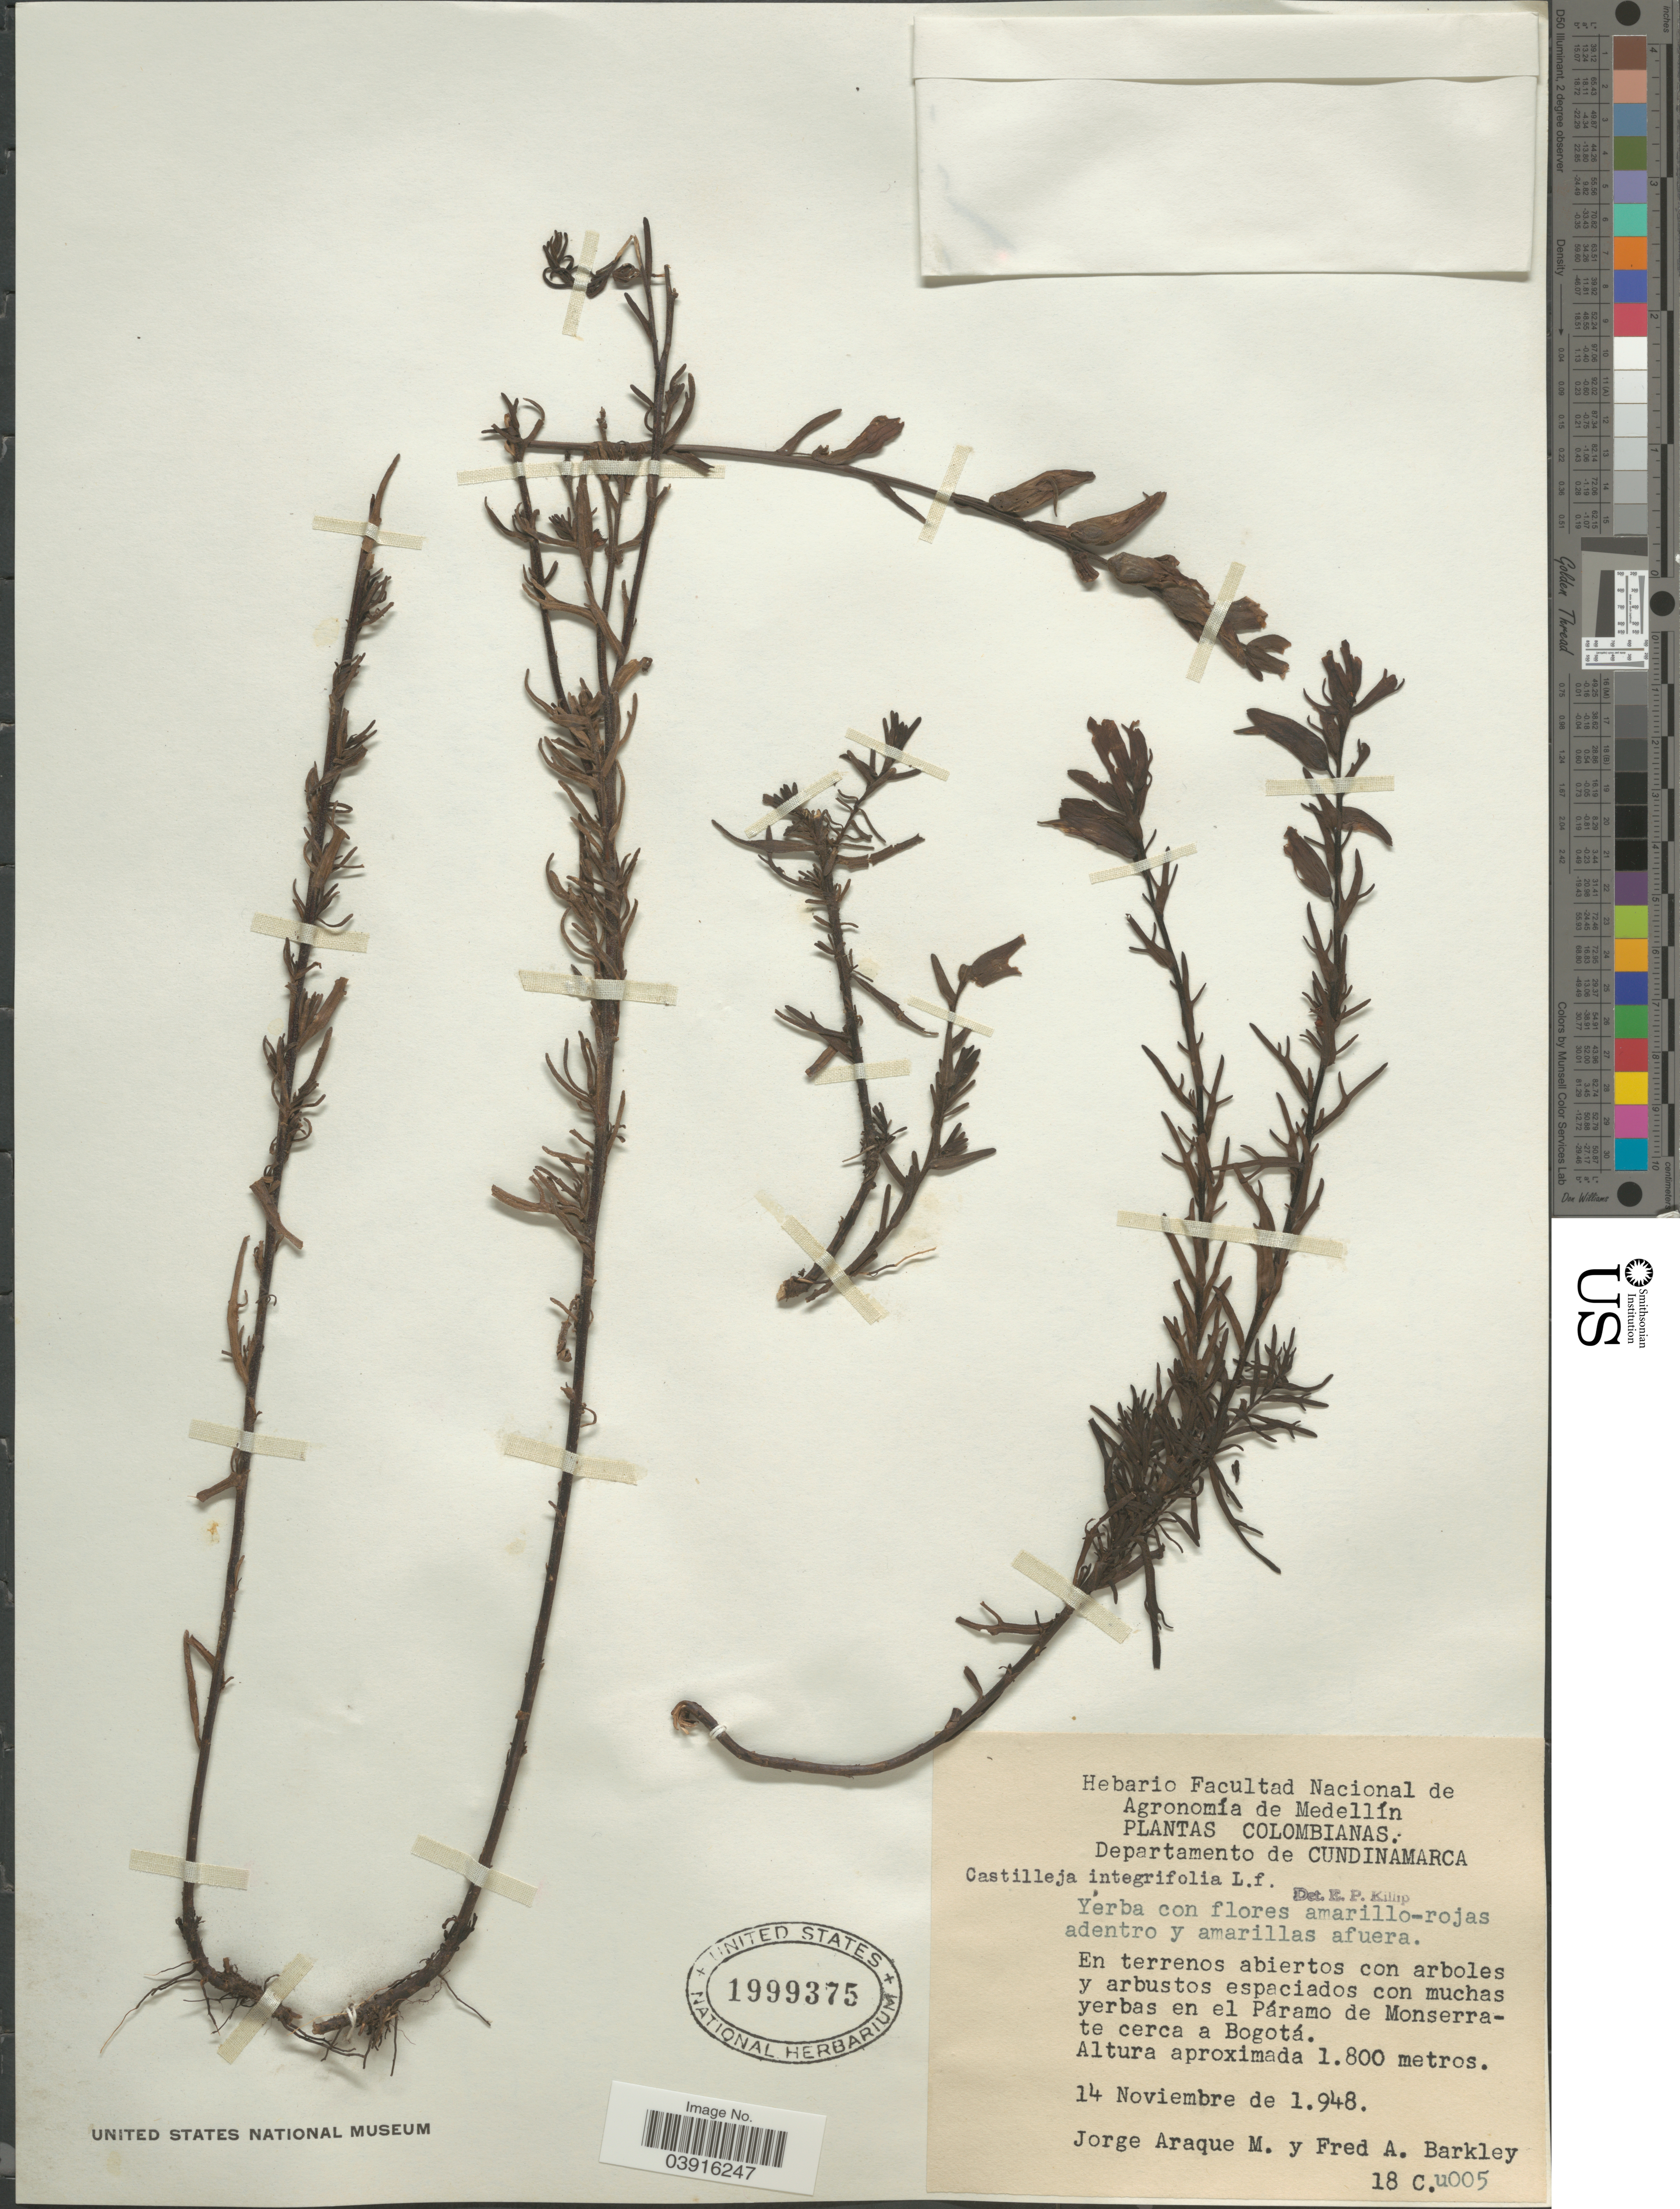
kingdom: Plantae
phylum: Tracheophyta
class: Magnoliopsida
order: Lamiales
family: Orobanchaceae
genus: Castilleja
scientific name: Castilleja fissifolia var. integrifolia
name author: (L. f.) Wedd.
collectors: J. Araque Molina & F. A. Barkley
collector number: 18C.u005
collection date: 1948-11-14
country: Colombia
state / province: Cundinamarca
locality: Departamento de Cundinamarca. En terrenos abiertos con arboles y arbustos espaciados con muchas yerbas en el Páramo de Monserrate cerca a Bogotá.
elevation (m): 1800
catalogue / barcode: US 1999375